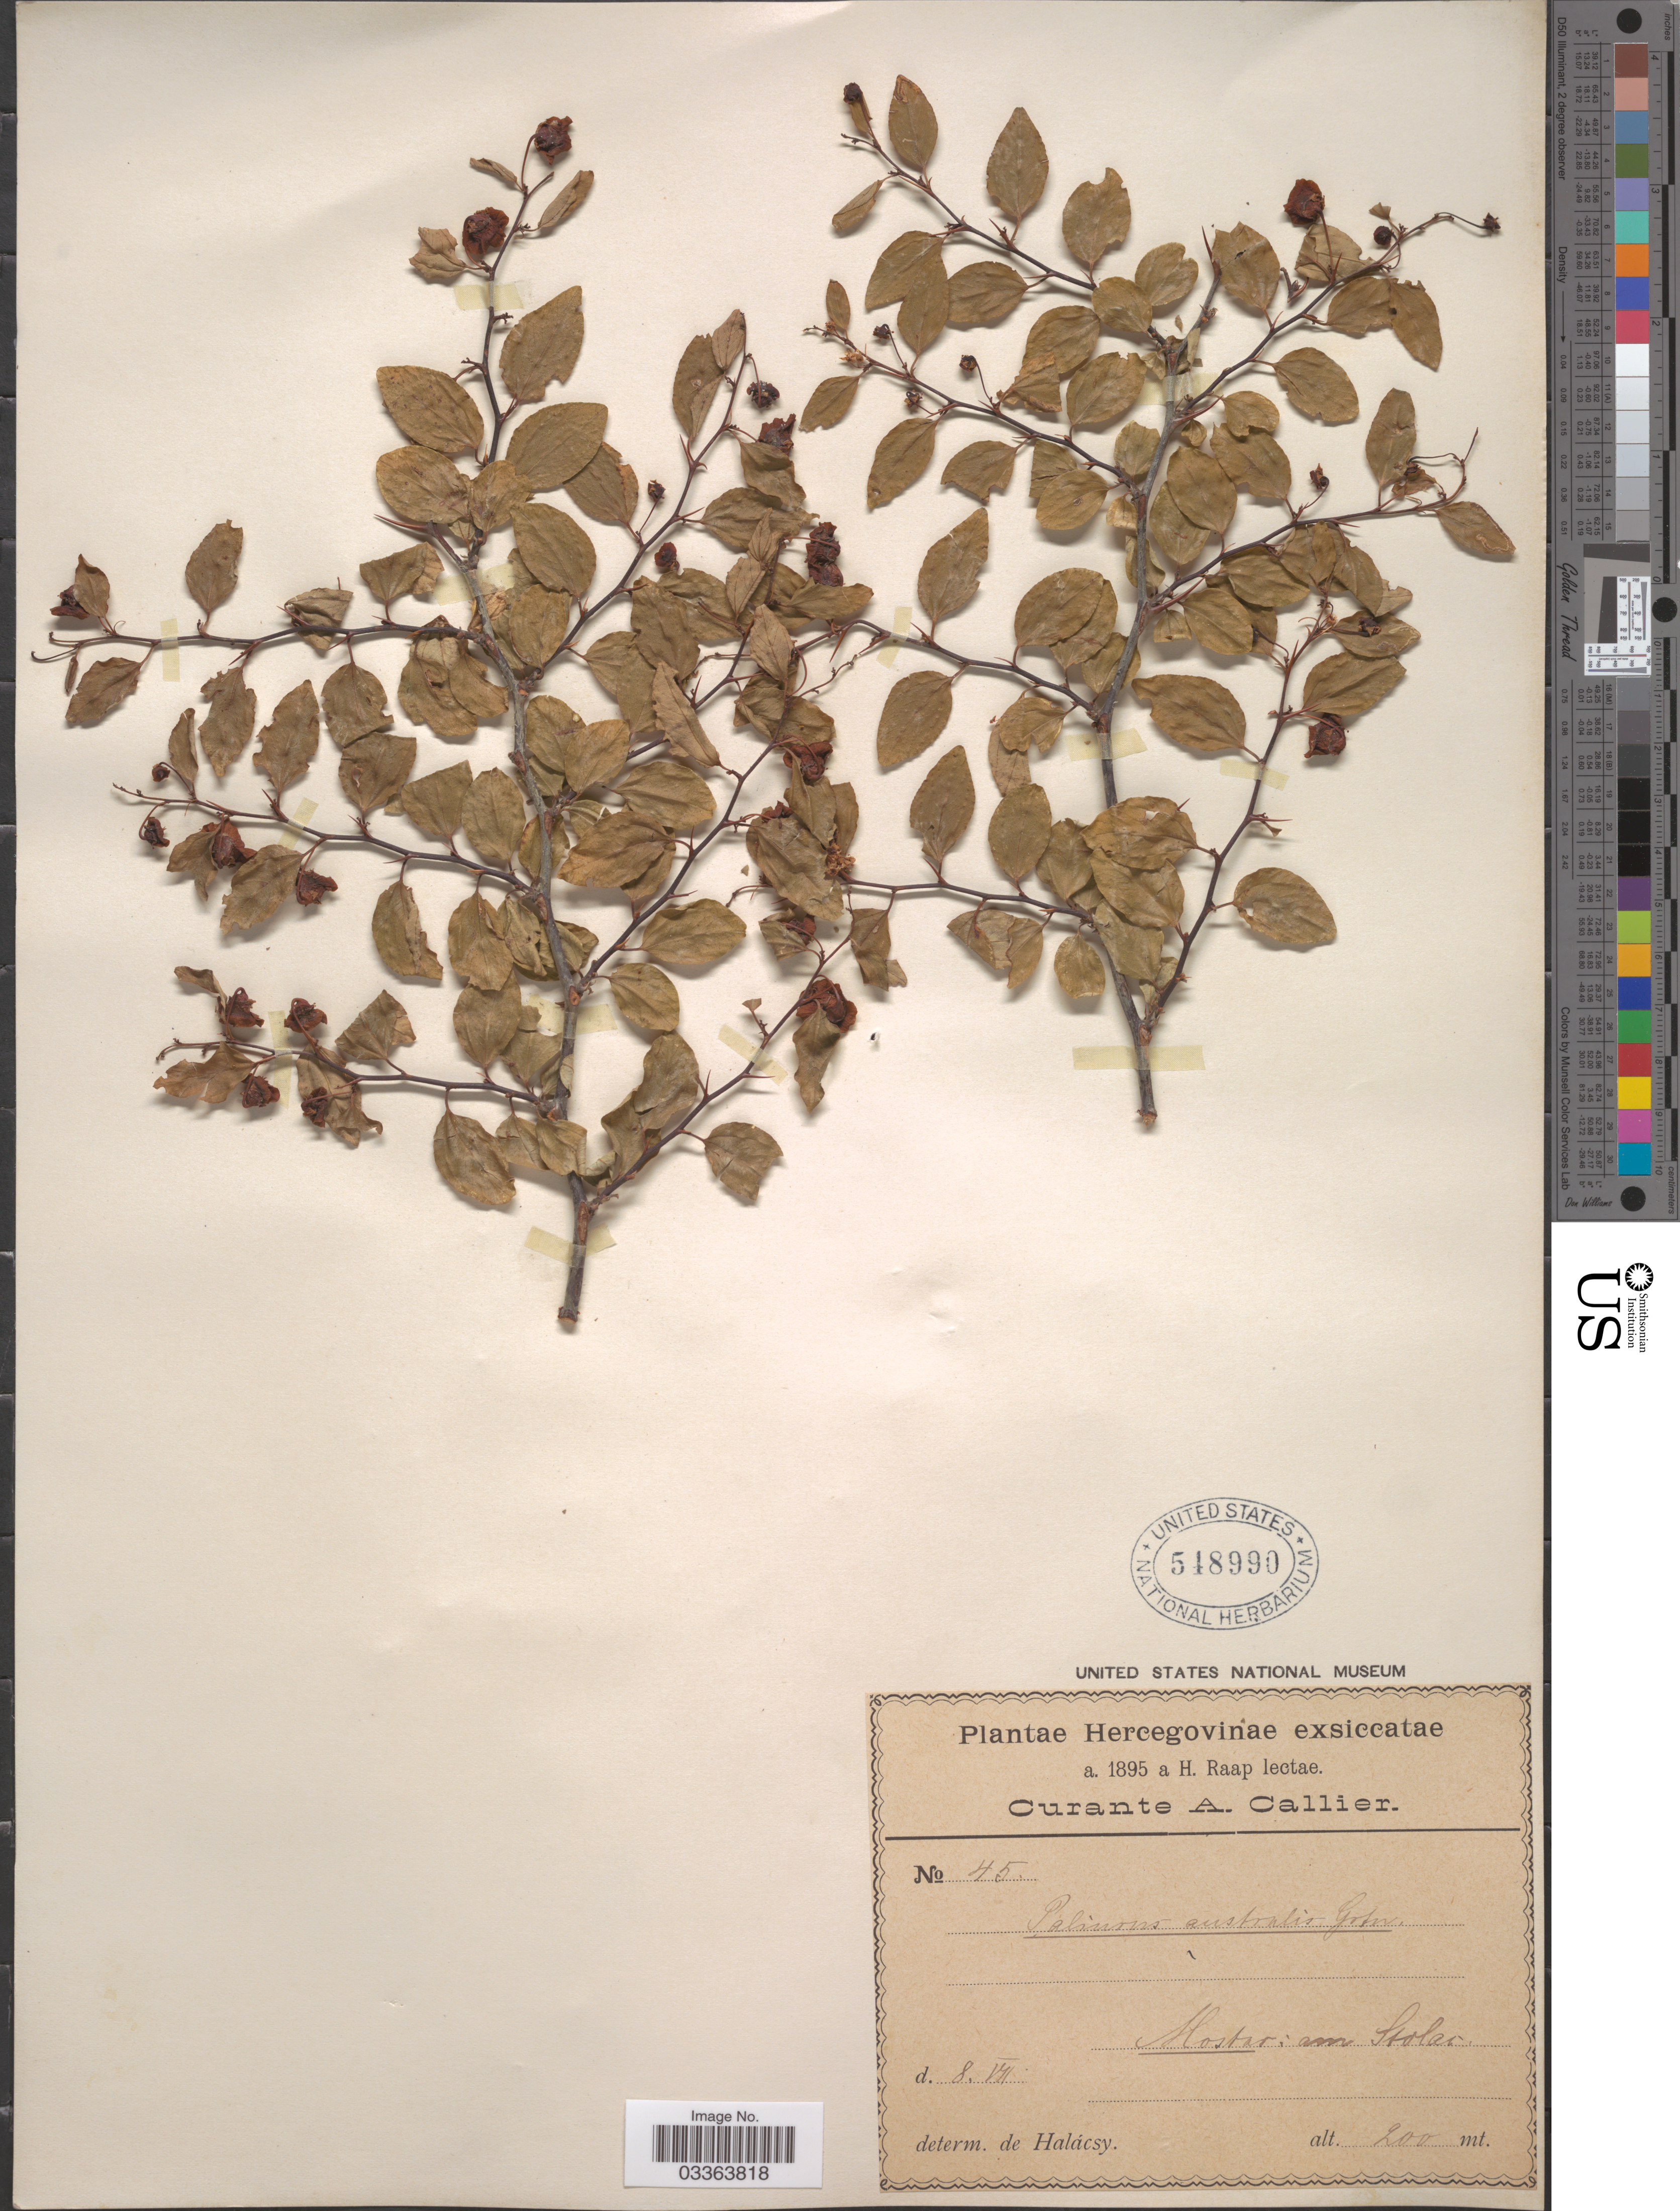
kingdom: Plantae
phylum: Tracheophyta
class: Magnoliopsida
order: Rosales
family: Rhamnaceae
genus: Paliurus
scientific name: Paliurus australis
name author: Gaertn.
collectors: H. Raap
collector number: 45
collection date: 1895-07-08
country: Bosnia and Herzegovina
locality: Hercegovinae. Mostar: am Stolar.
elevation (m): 200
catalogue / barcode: US 548990